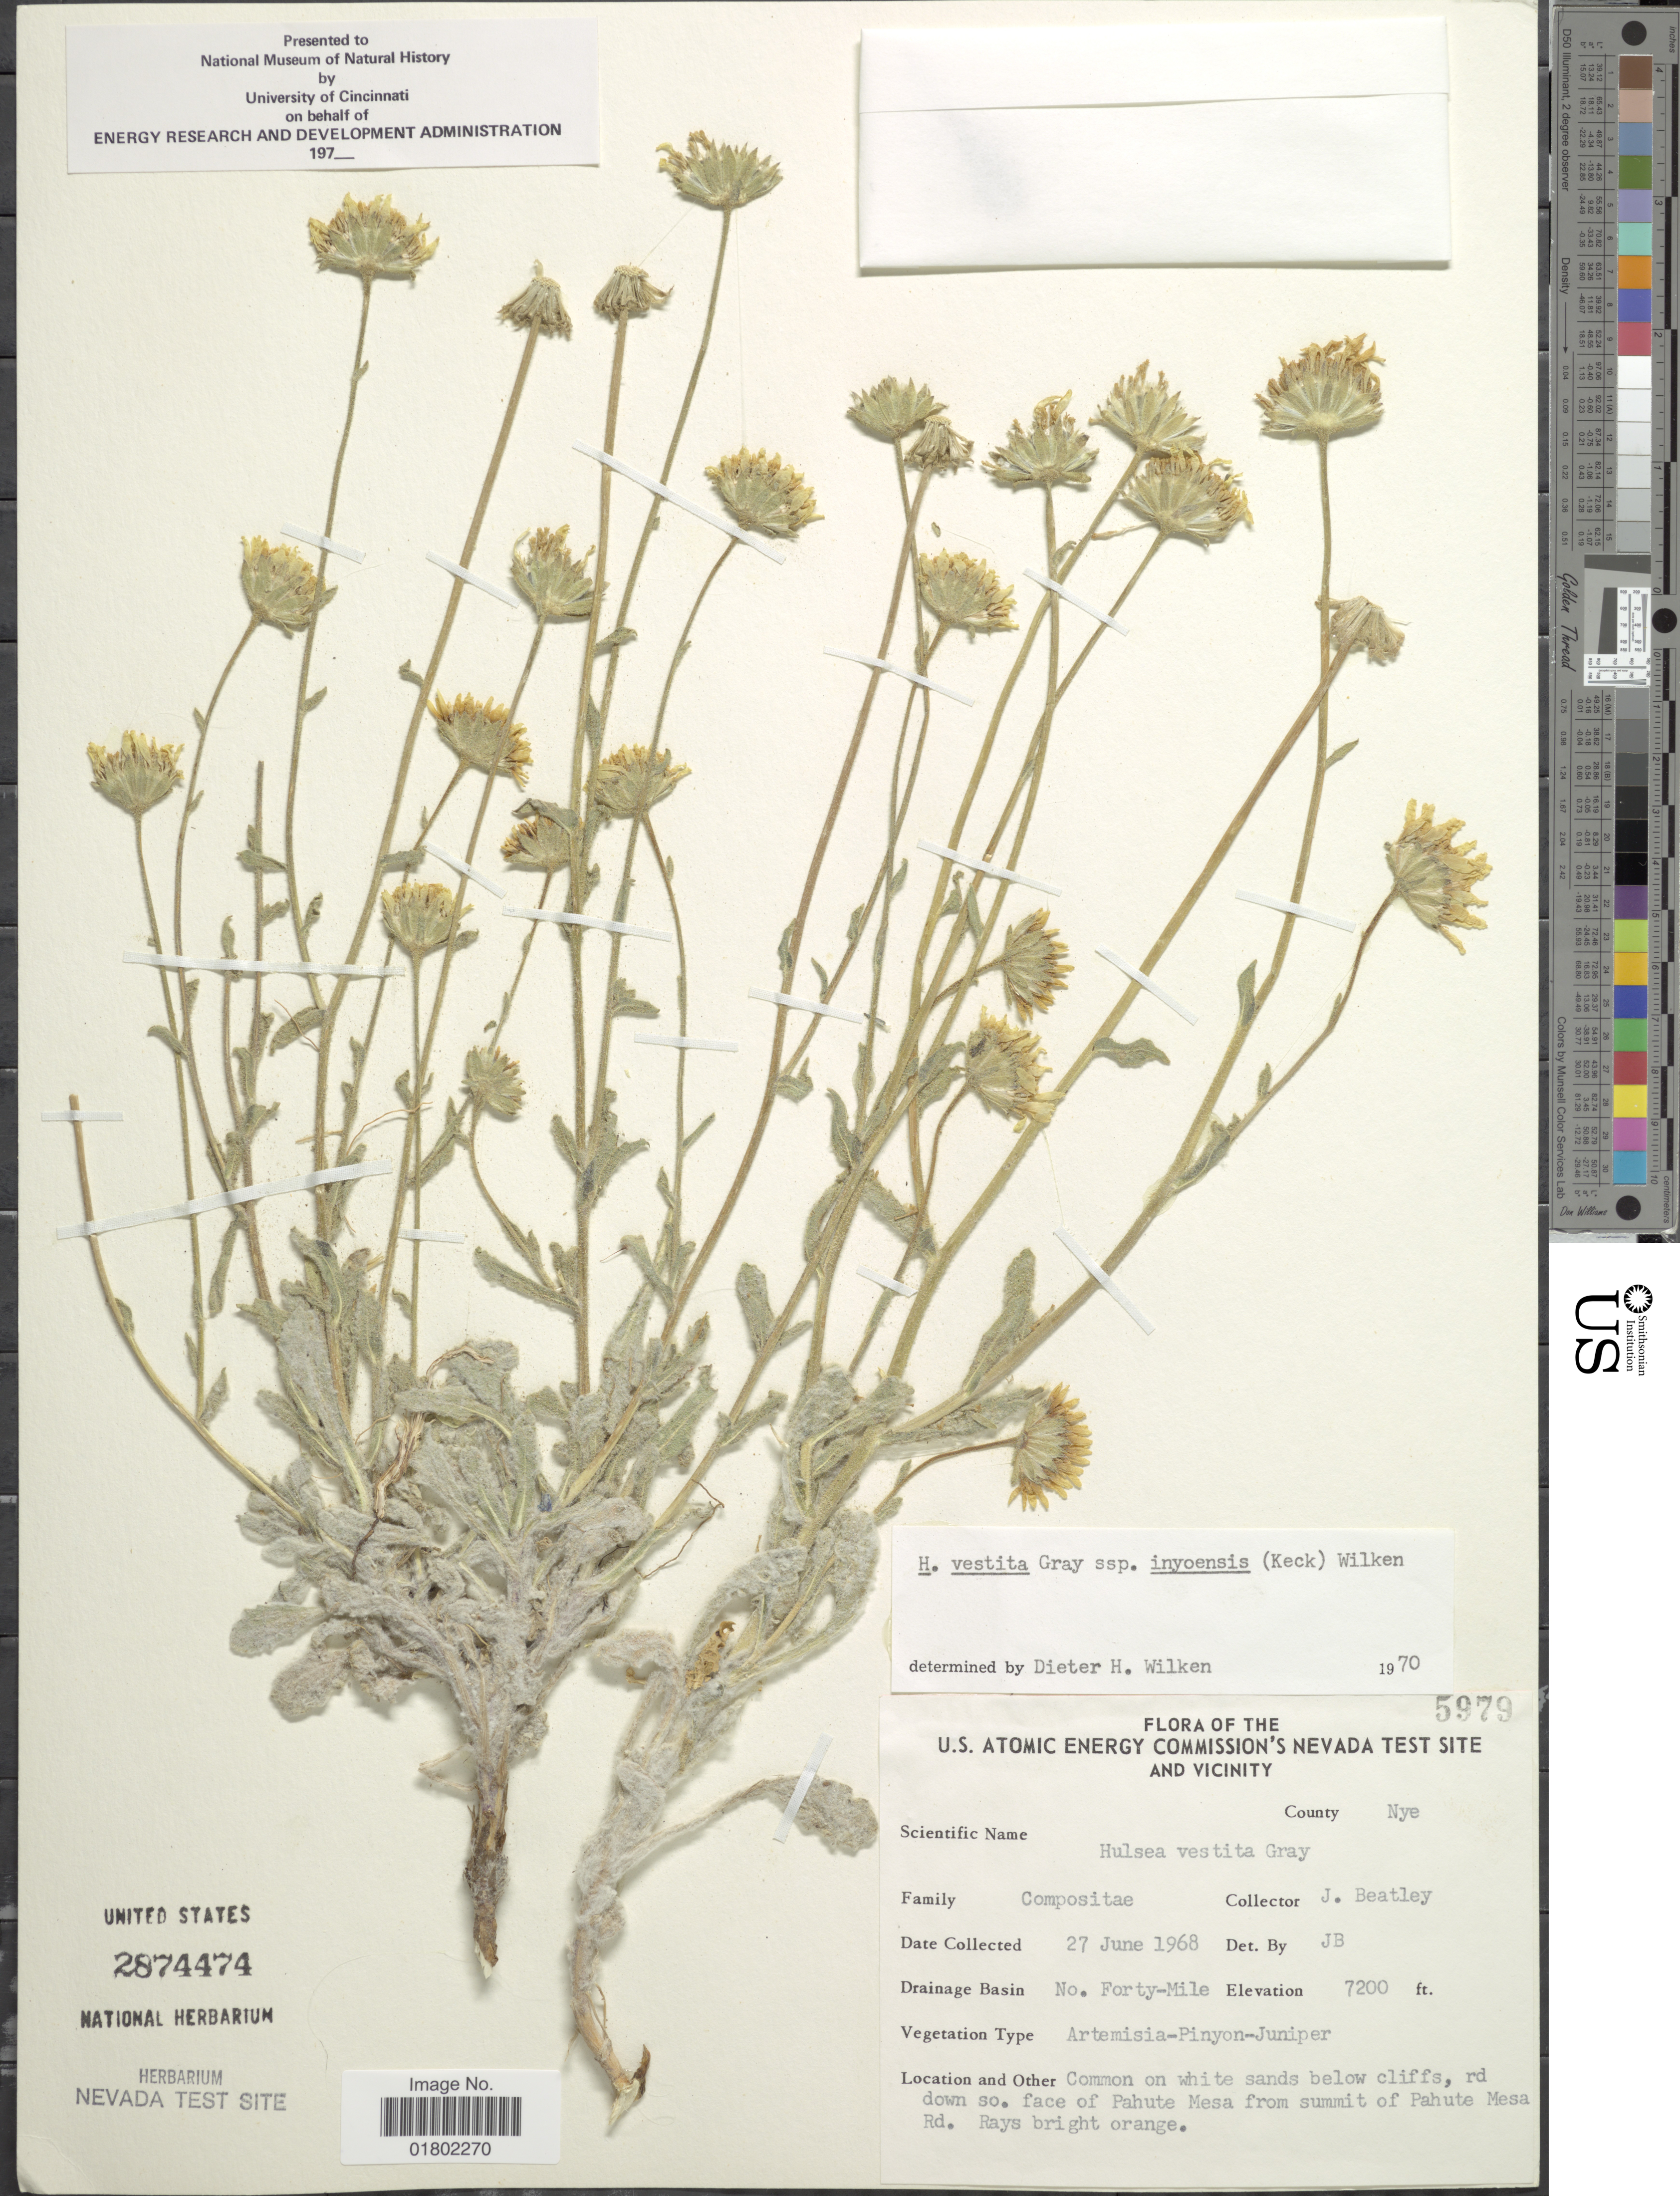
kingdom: Plantae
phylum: Tracheophyta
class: Magnoliopsida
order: Asterales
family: Asteraceae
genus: Hulsea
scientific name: Hulsea vestita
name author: A. Gray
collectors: J. L. Reveal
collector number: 5979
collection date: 1968-06-27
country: United States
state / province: Nevada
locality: U. S. Atomic Energy Commission's Nevada Test Site and Vicinity, County Nye, No. Forty-Mile, rd down so. face of Pahute Mesa from summit of Pahute Mesa Rd.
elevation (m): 2195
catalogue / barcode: US 2874474